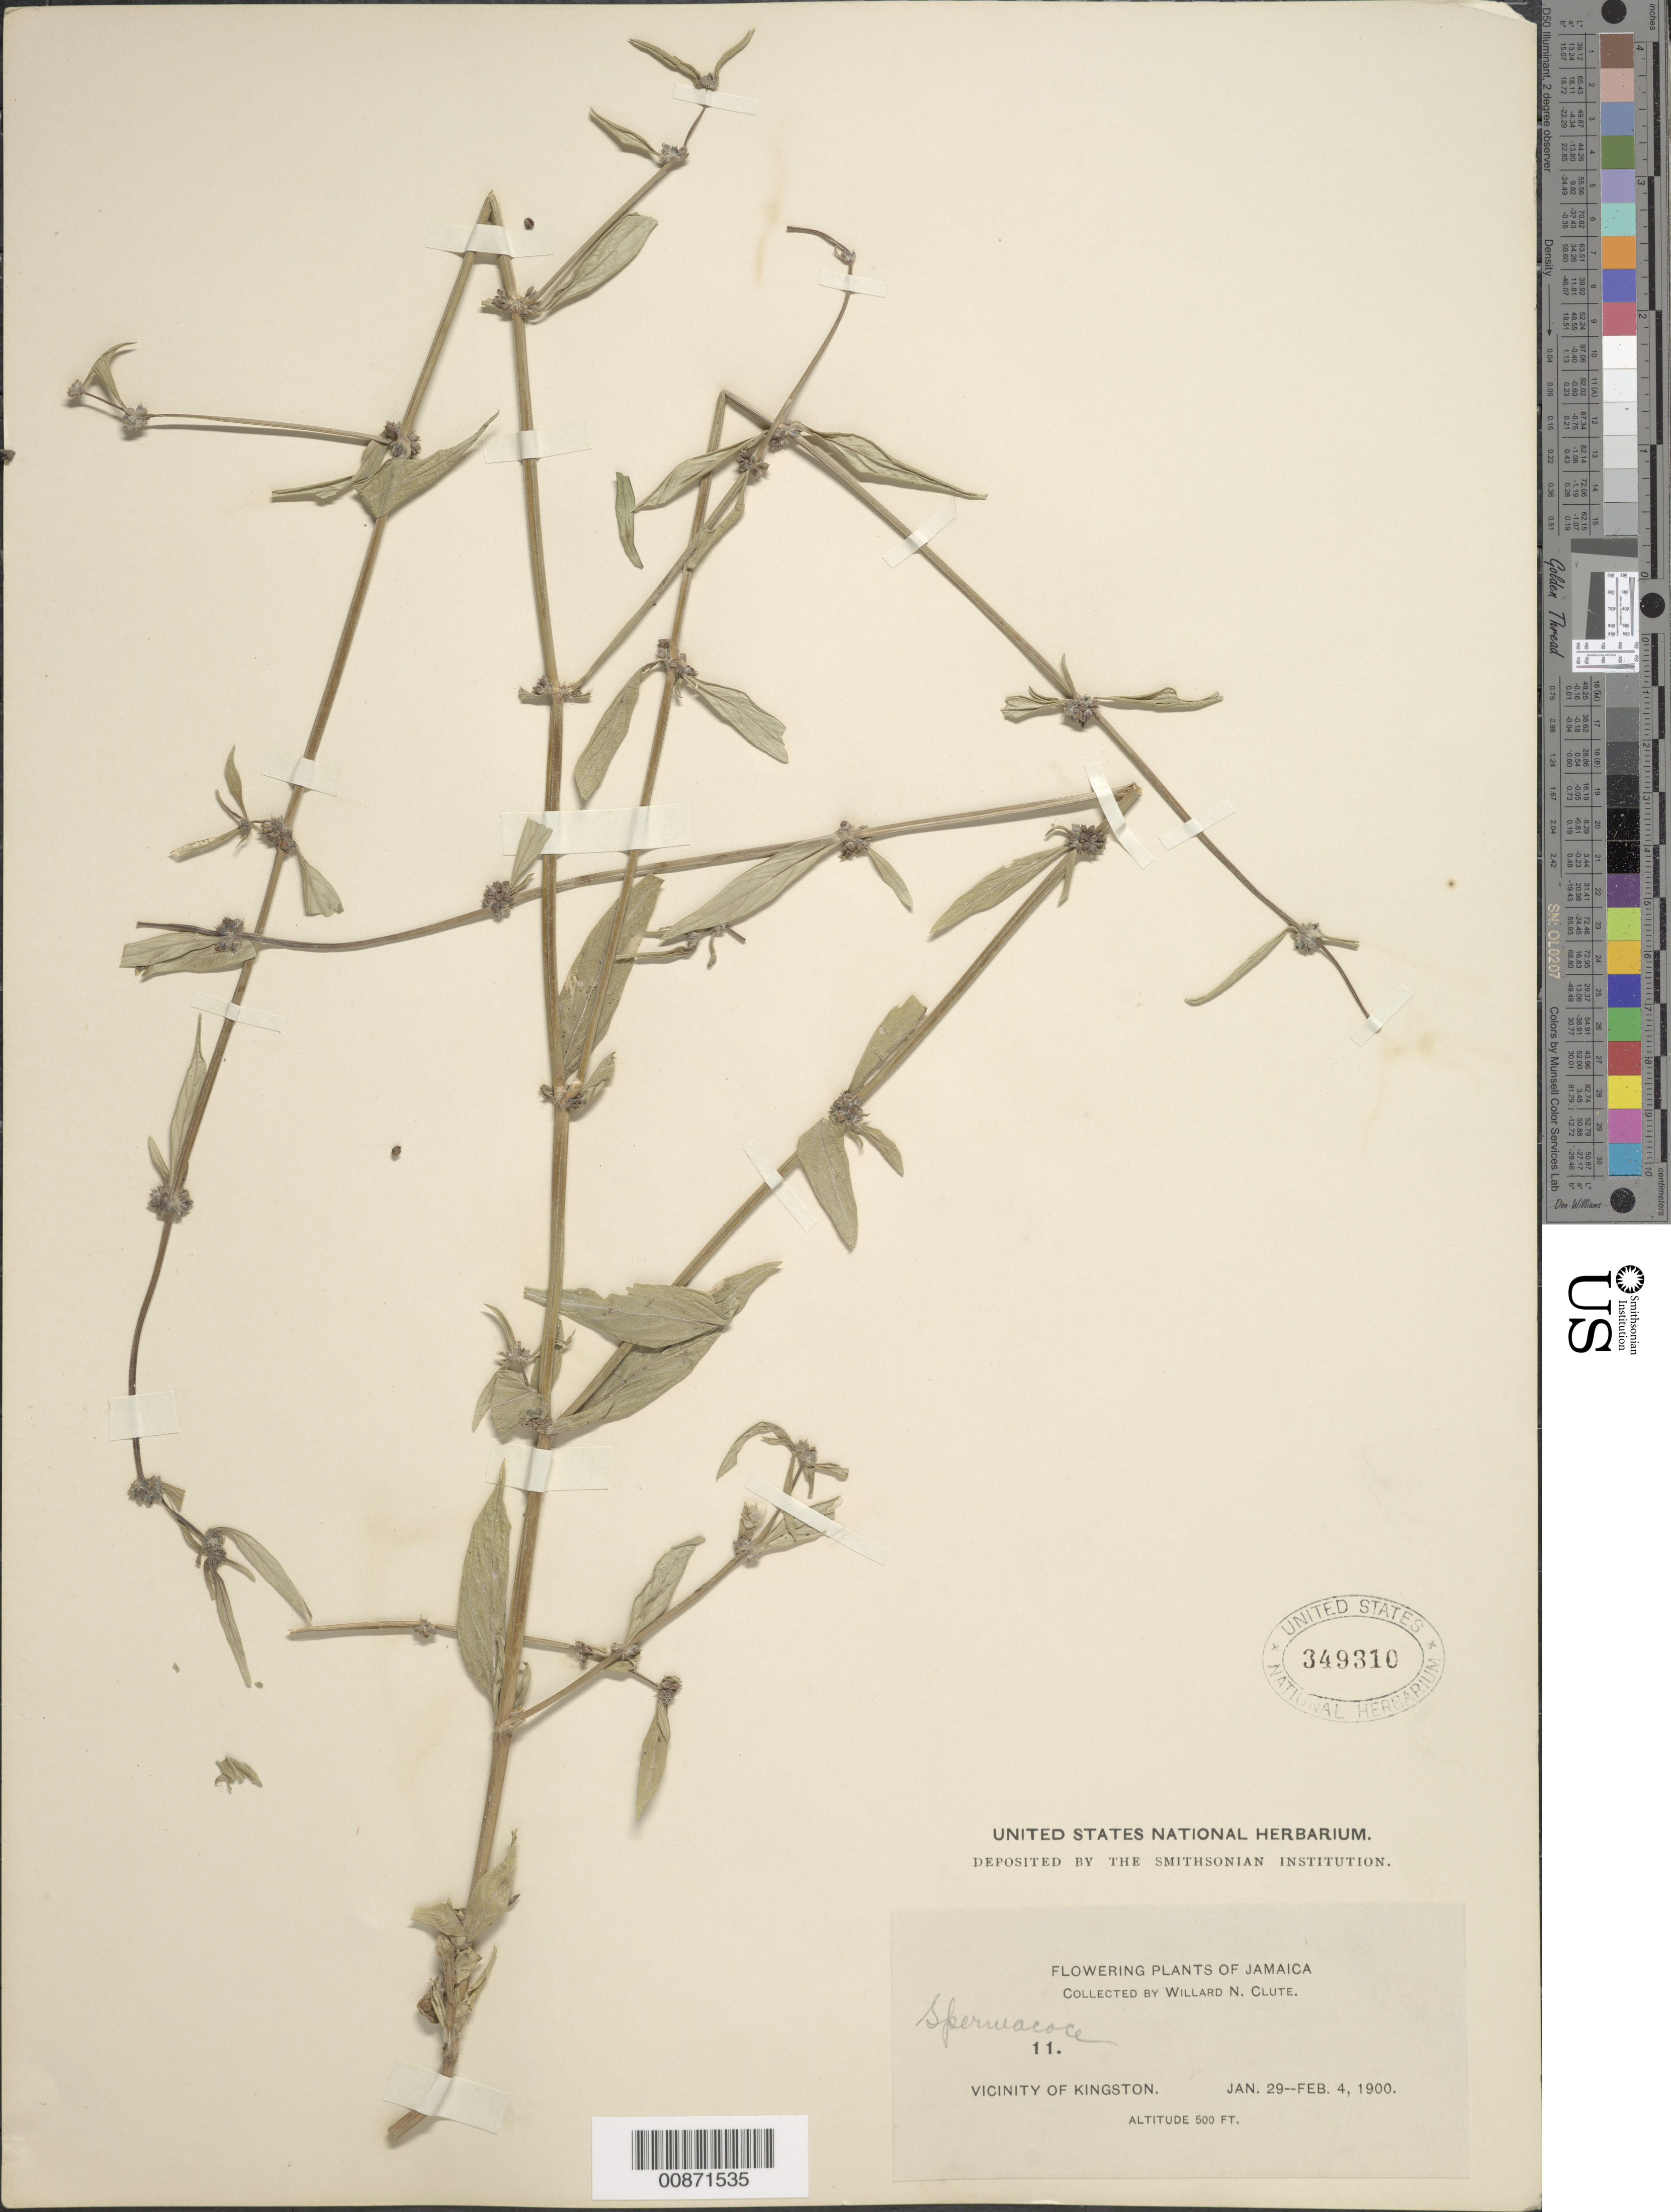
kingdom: Plantae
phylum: Tracheophyta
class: Magnoliopsida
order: Gentianales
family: Rubiaceae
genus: Spermacoce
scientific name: Spermacoce sp.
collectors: W. N. Clute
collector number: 11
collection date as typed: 29 Jan 1900 to 04 Feb 1900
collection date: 1900-01-29/1900-02-04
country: Jamaica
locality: Vicinity of Kingston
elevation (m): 152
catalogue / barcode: US 349310